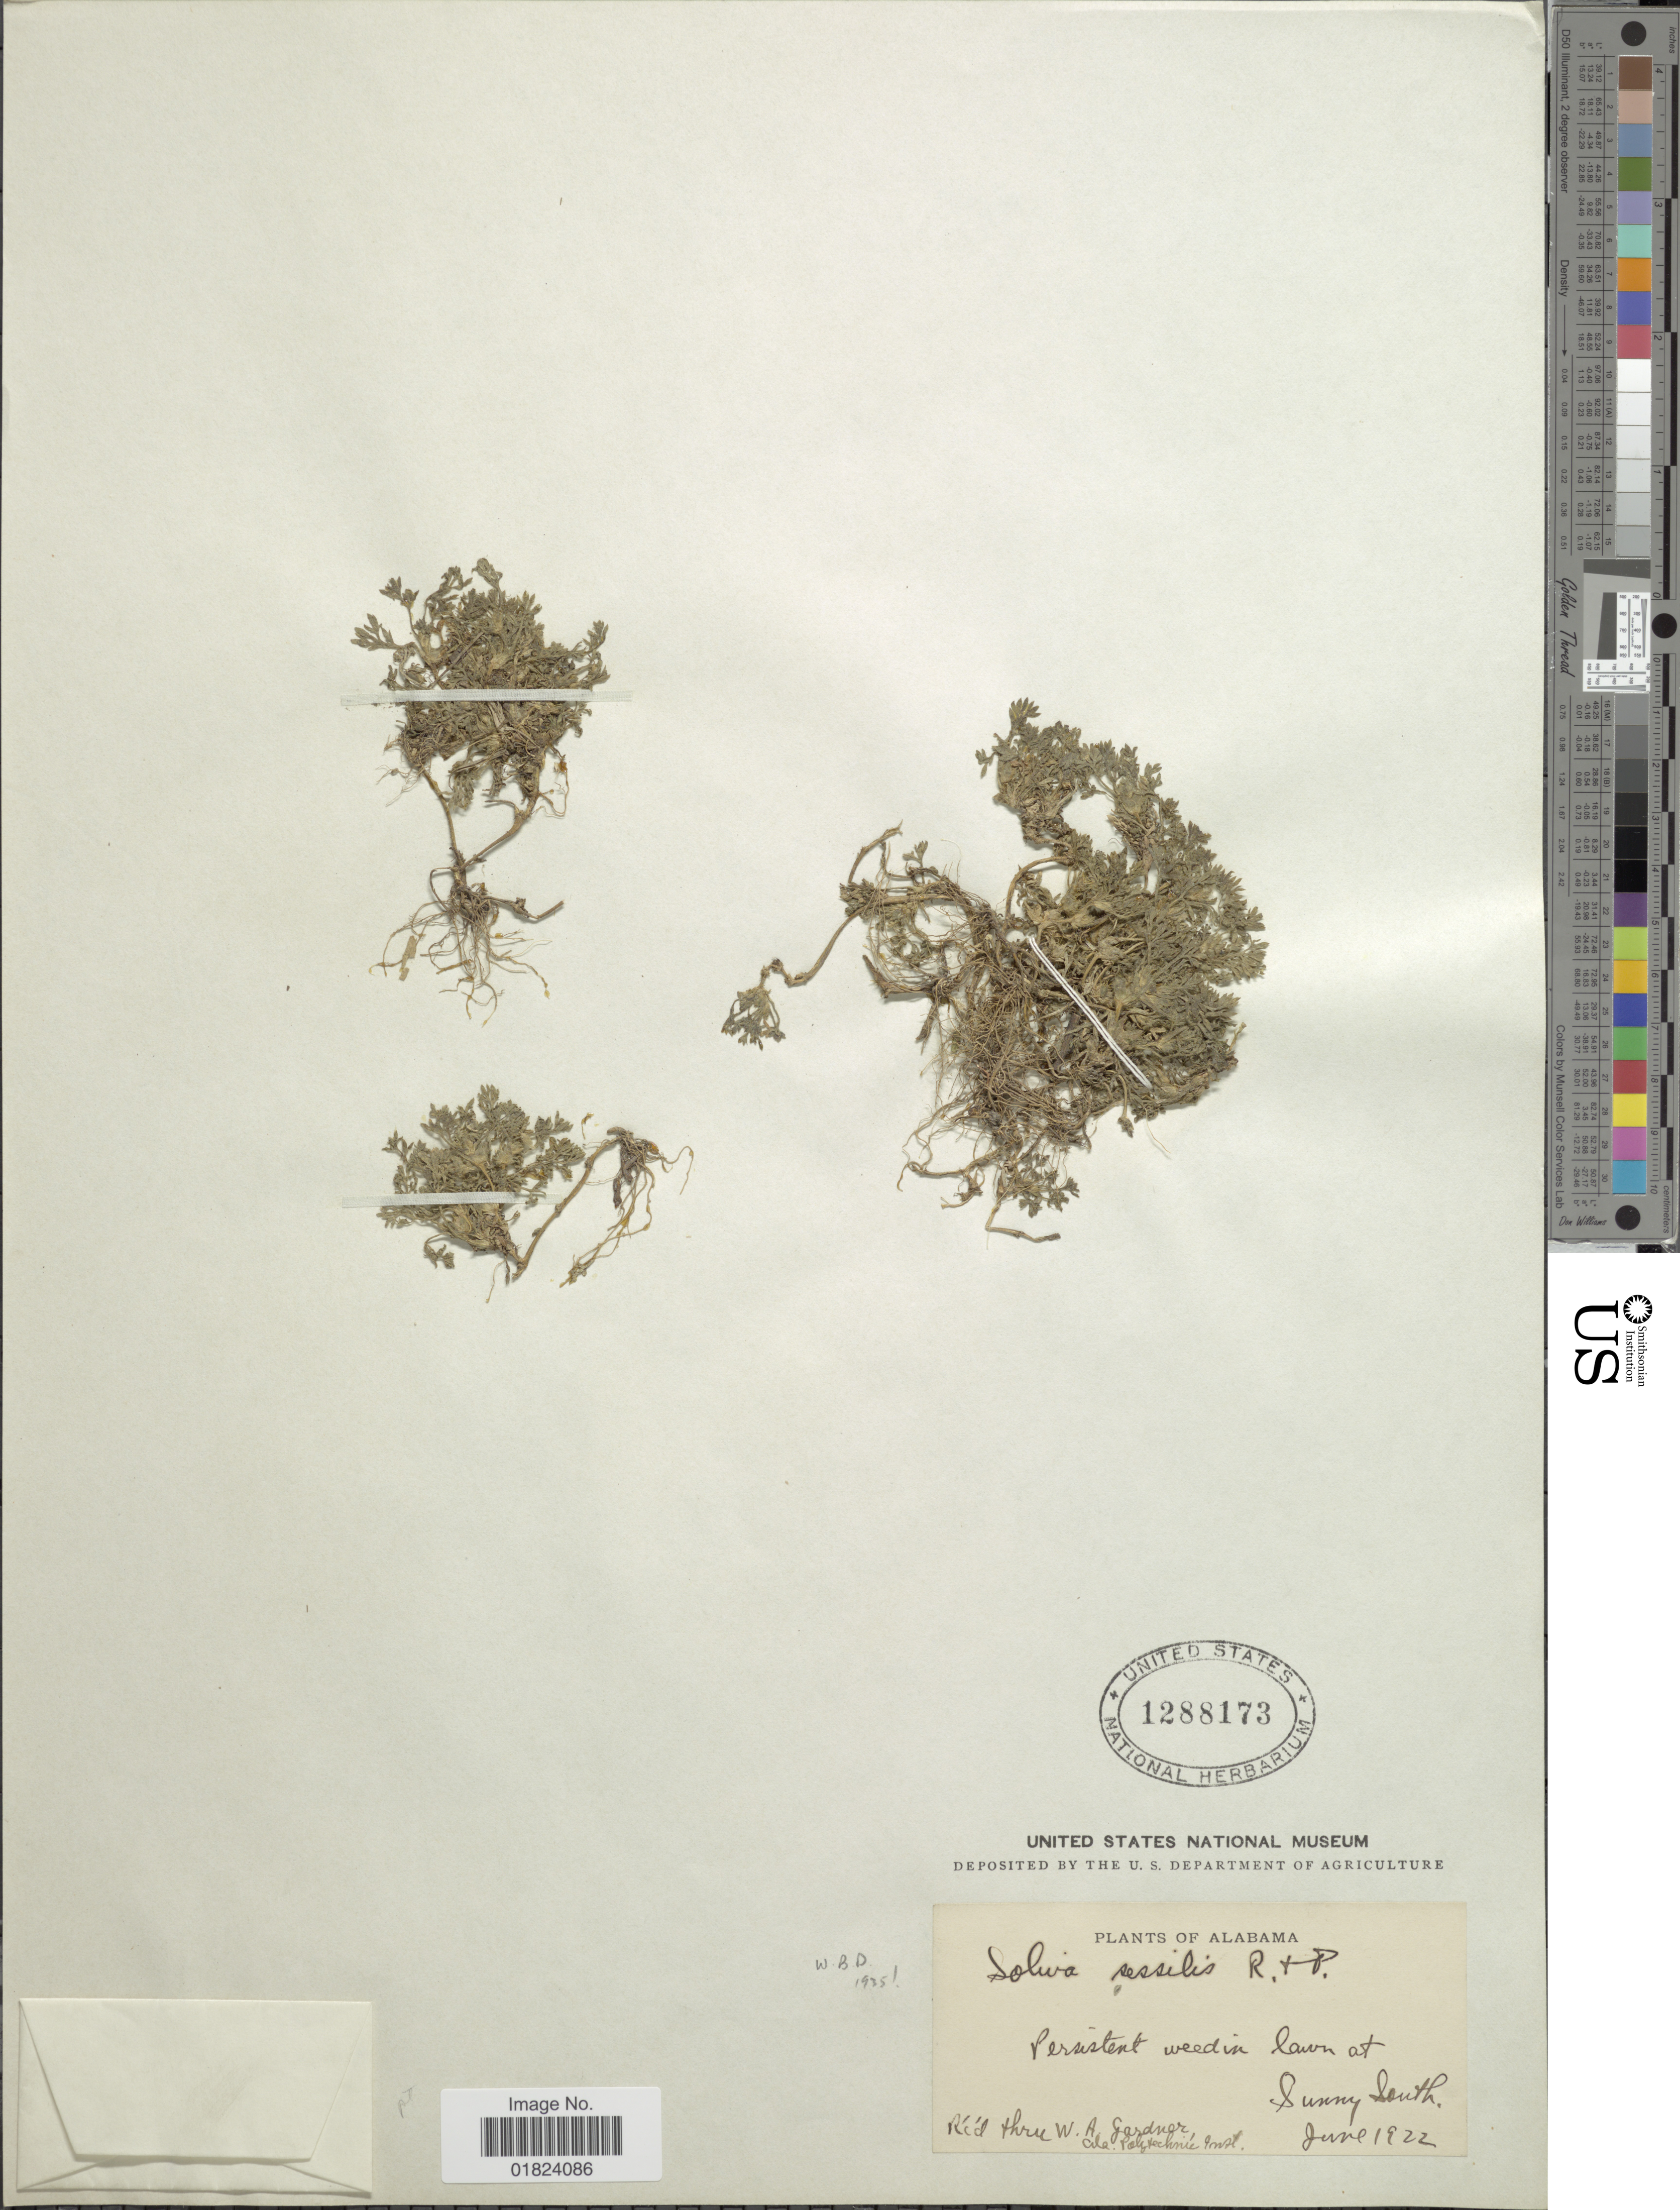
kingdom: Plantae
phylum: Tracheophyta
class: Magnoliopsida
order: Asterales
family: Asteraceae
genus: Soliva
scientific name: Soliva sessilis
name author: Ruiz & Pav.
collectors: W. Gardner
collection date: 1922-06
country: United States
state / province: Alabama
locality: In lawn at Sunny South.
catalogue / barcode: US 1288173